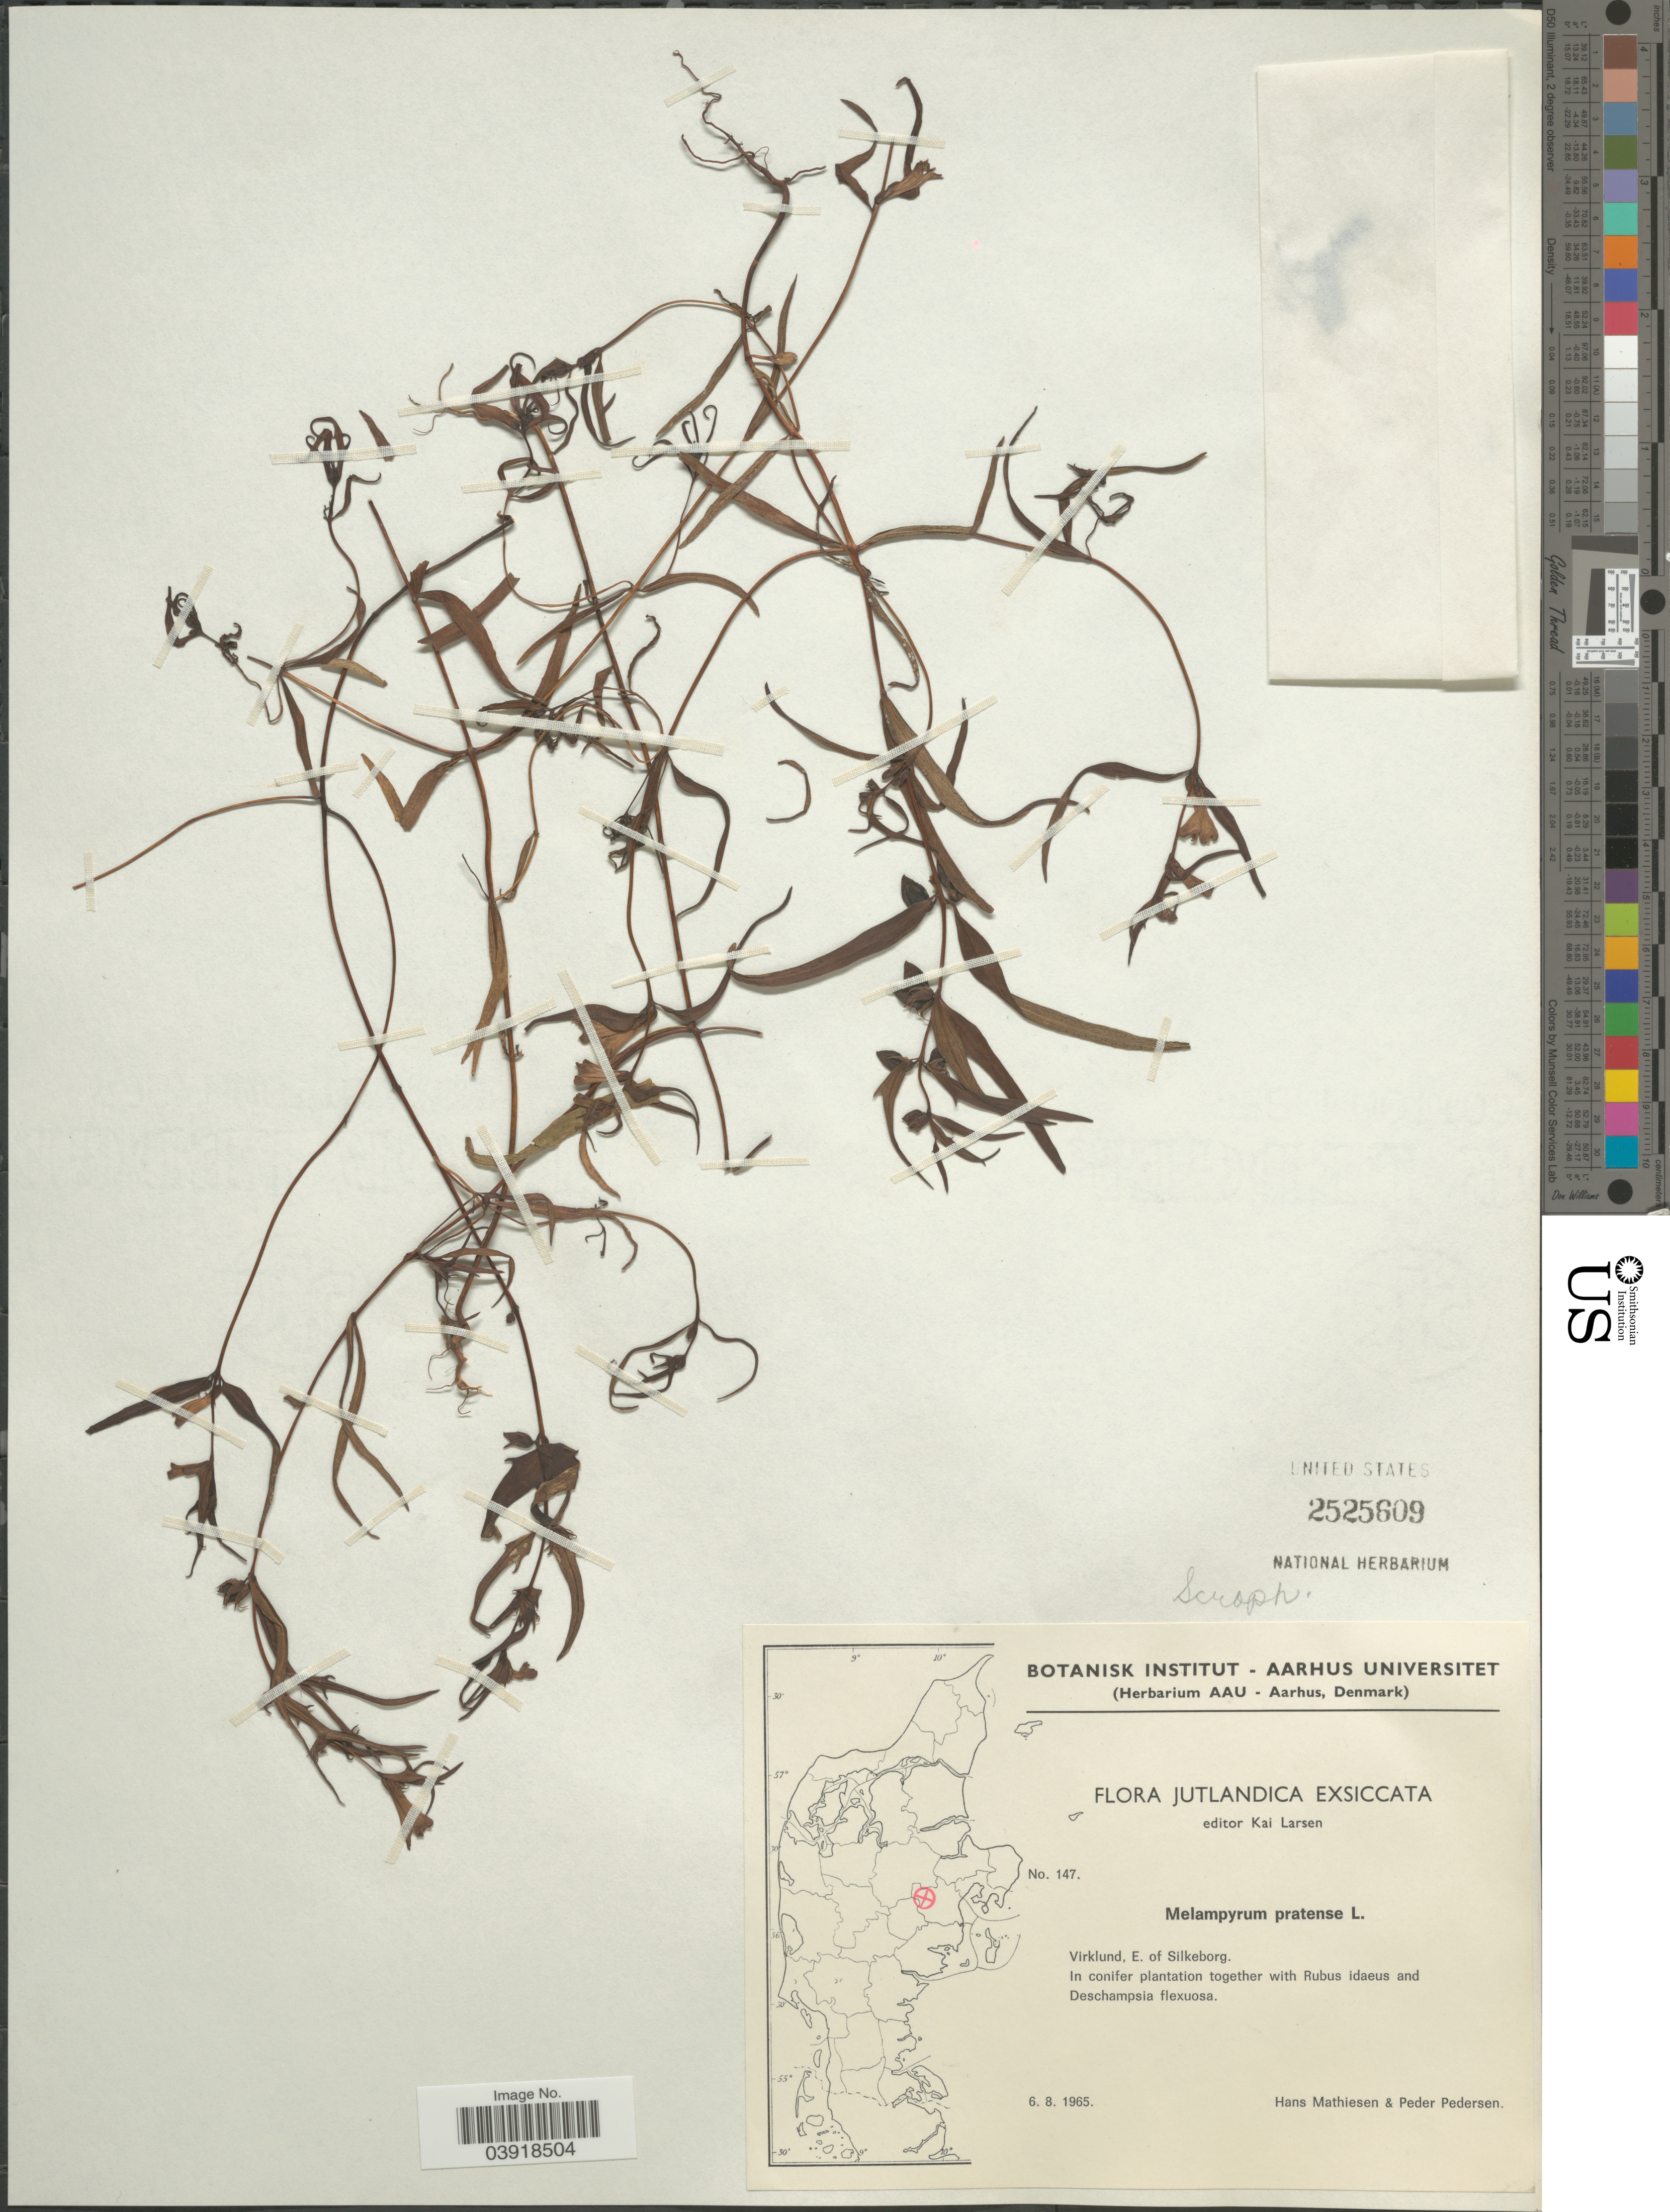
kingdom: Plantae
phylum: Tracheophyta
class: Magnoliopsida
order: Lamiales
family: Orobanchaceae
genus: Melampyrum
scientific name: Melampyrum pratense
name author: L.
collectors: H. Mathiesen & P. Pedersen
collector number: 147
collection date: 1965-08-06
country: Denmark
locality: Jutlandica. Virklund, E. of Silkeborg.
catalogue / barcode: US 2525609